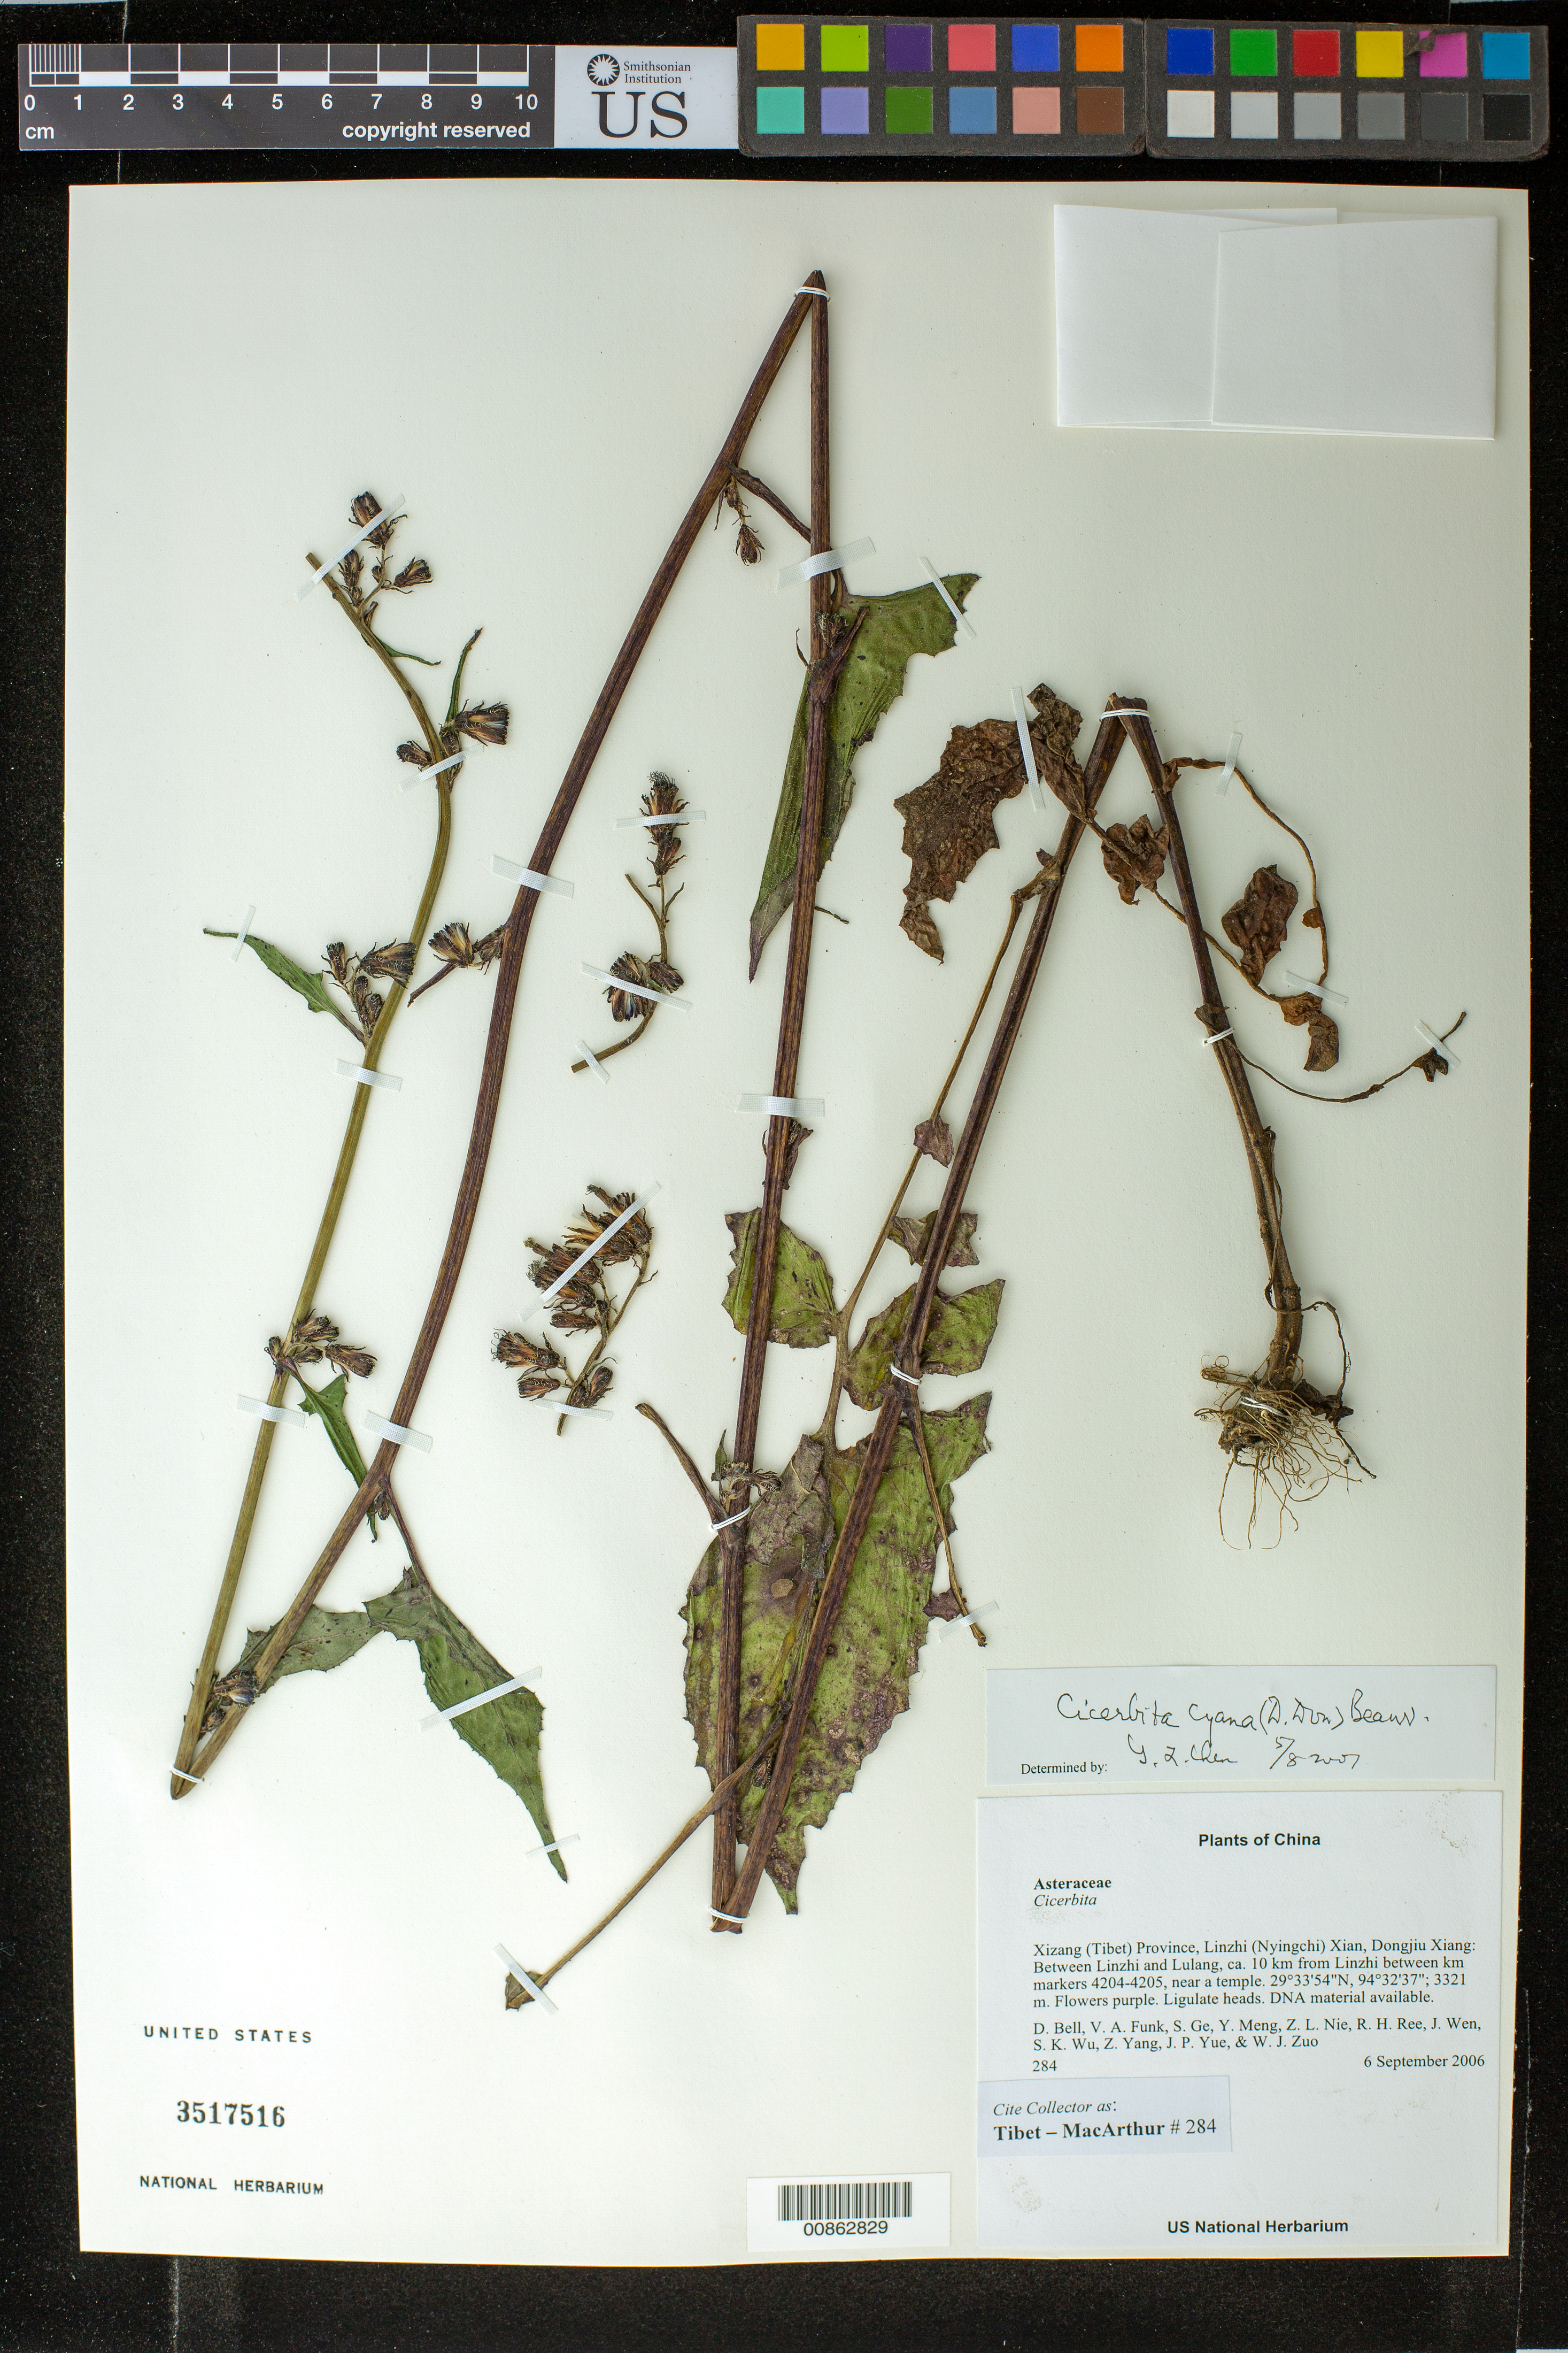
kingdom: Plantae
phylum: Tracheophyta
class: Magnoliopsida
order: Asterales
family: Asteraceae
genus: Chaetoseris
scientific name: Chaetoseris cyanea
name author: (D. Don) C. Shih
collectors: Tibet-MacArthur, D. A. Bell, V. Funk, S. Ge, Y. Meng, Z. Nie, R. Ree, J. Wen, S. K. Wu, Z. Yang, J. Yue & W. Zuo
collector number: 284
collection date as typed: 06 Sep 2006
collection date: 2006-09-06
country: China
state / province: Xizang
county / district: Linzhi (Nyingchi) Xian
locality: Dongjiu Xiang. Between Linzhi and Lulang, ca. 10 km from Linzhi between km markers 4204-4205, near a temple.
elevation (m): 3321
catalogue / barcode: US 3517516